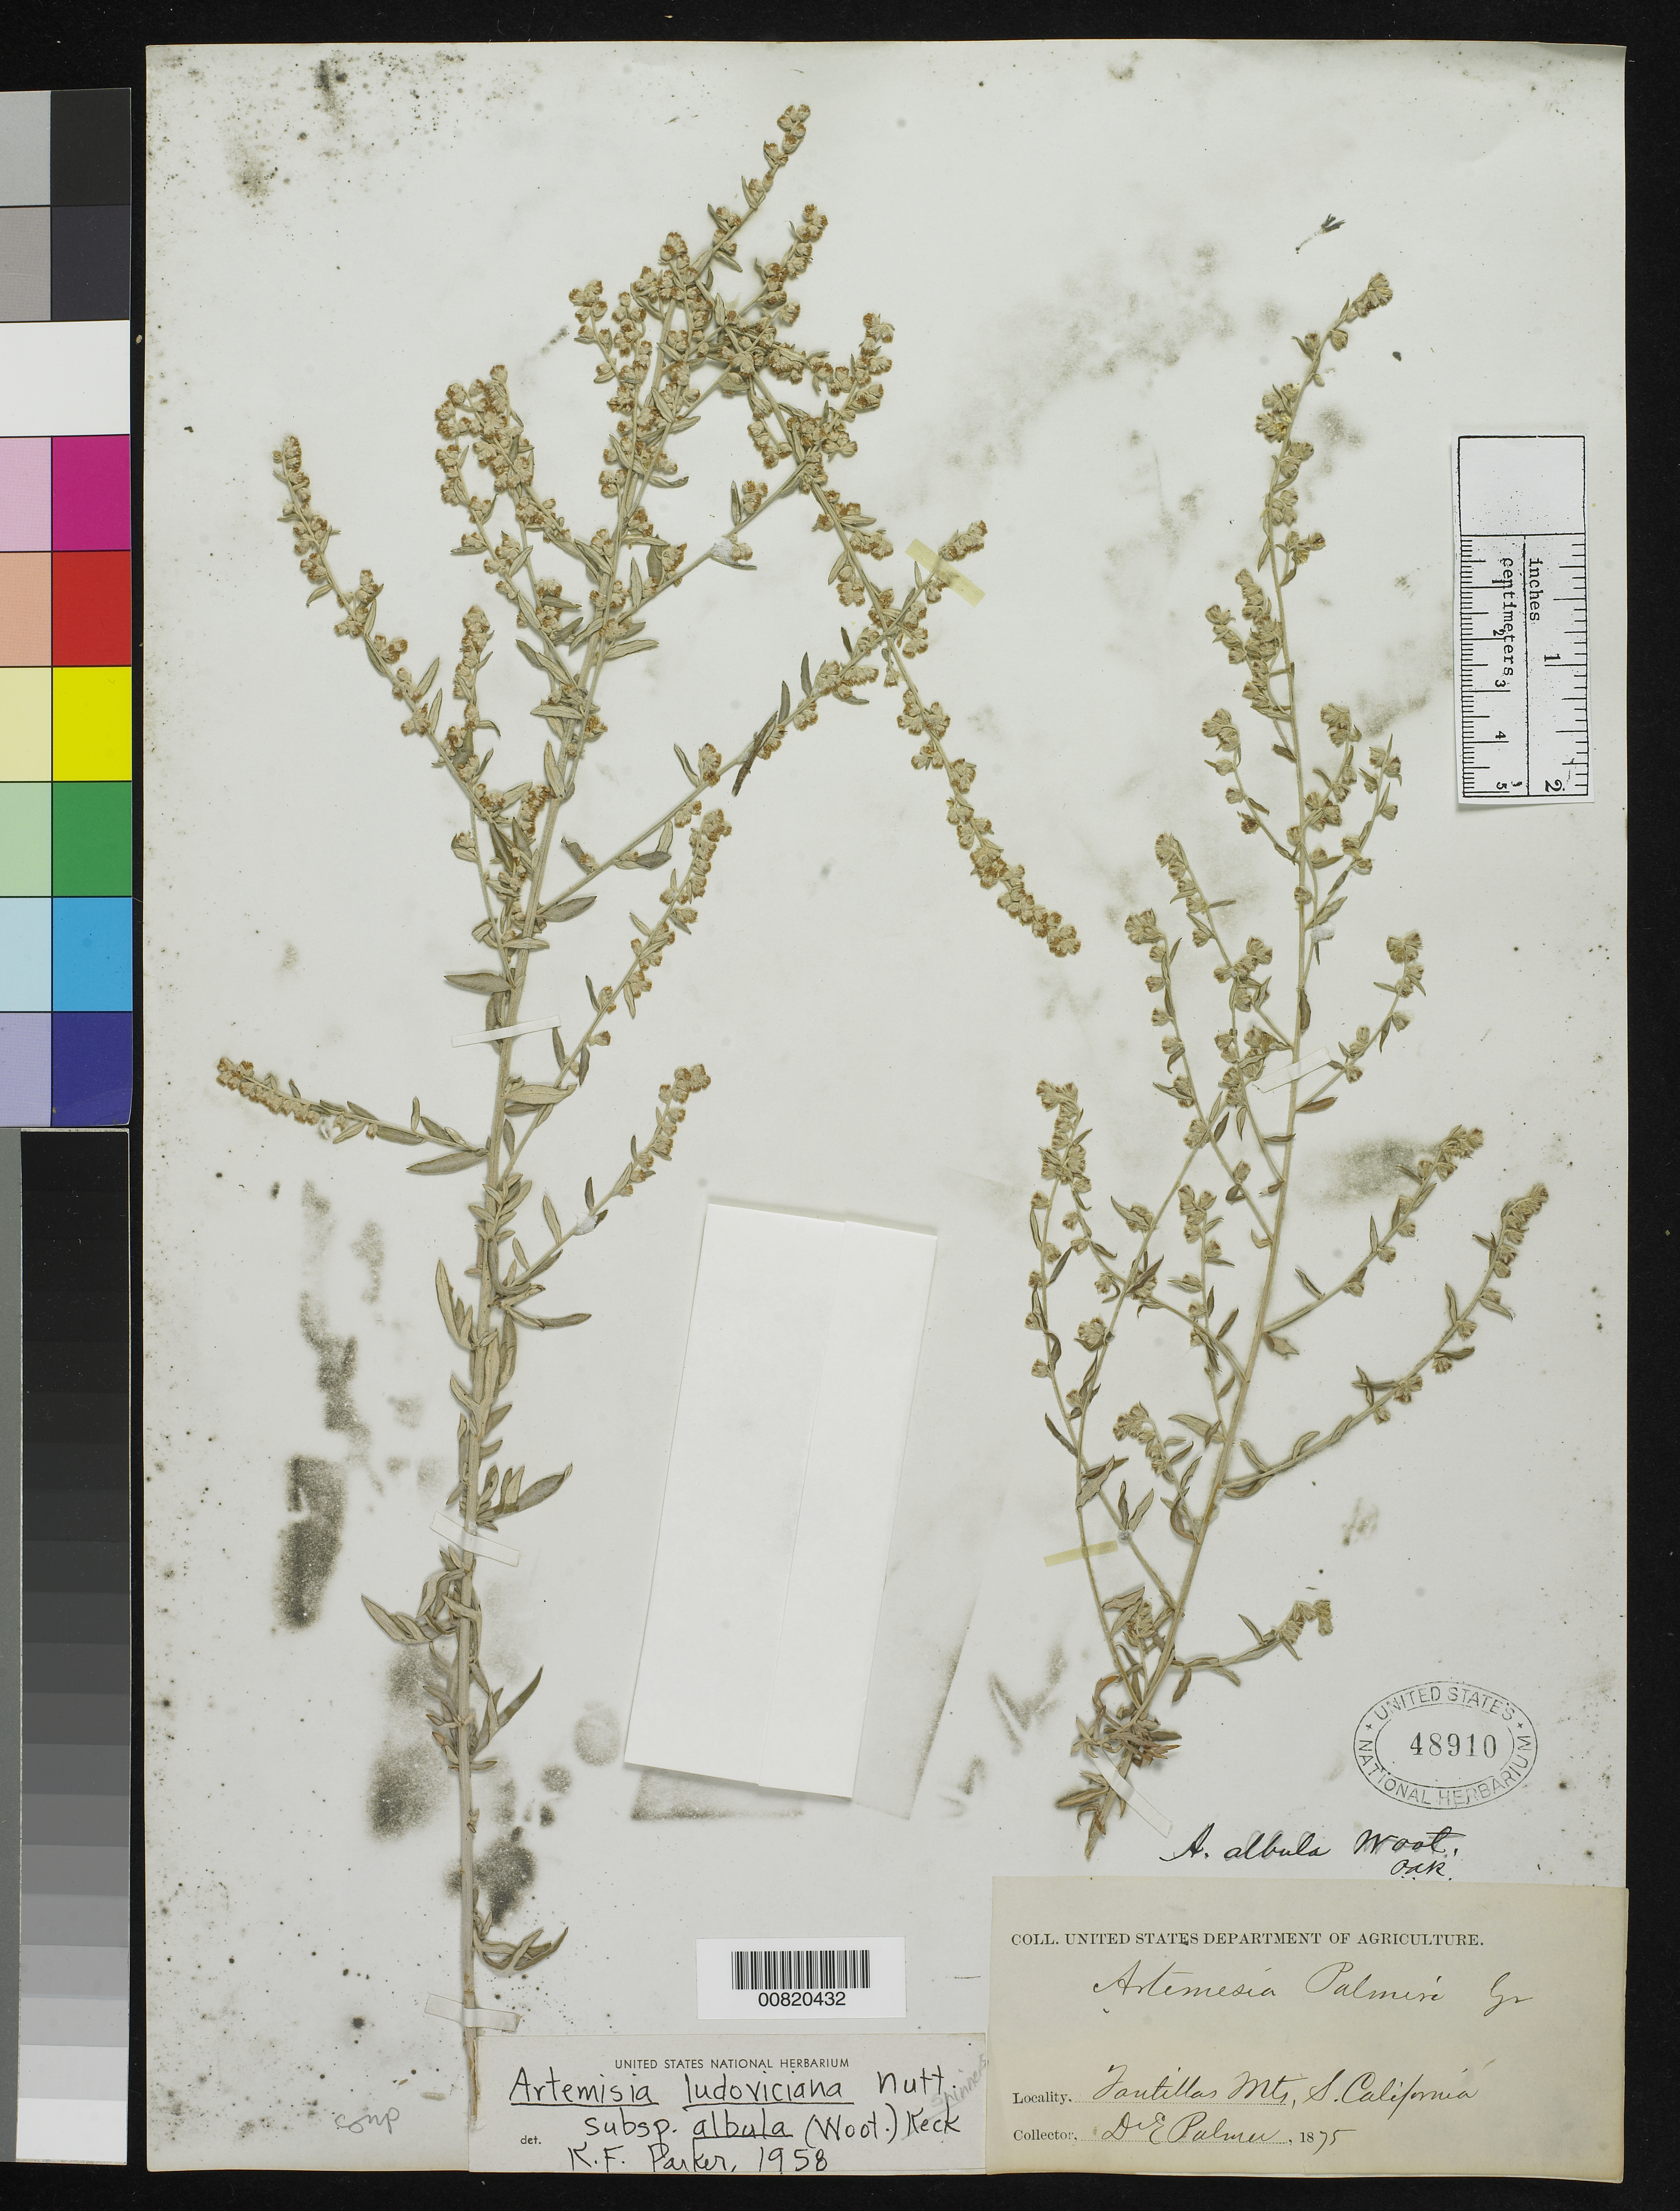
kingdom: Plantae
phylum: Tracheophyta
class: Magnoliopsida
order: Asterales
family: Asteraceae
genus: Artemisia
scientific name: Artemisia ludoviciana subsp. albula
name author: (Wooton) D.D. Keck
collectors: E. Palmer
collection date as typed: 1875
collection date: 1875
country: United States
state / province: California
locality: Tantillas Mts., S. California.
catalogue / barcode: US 48910